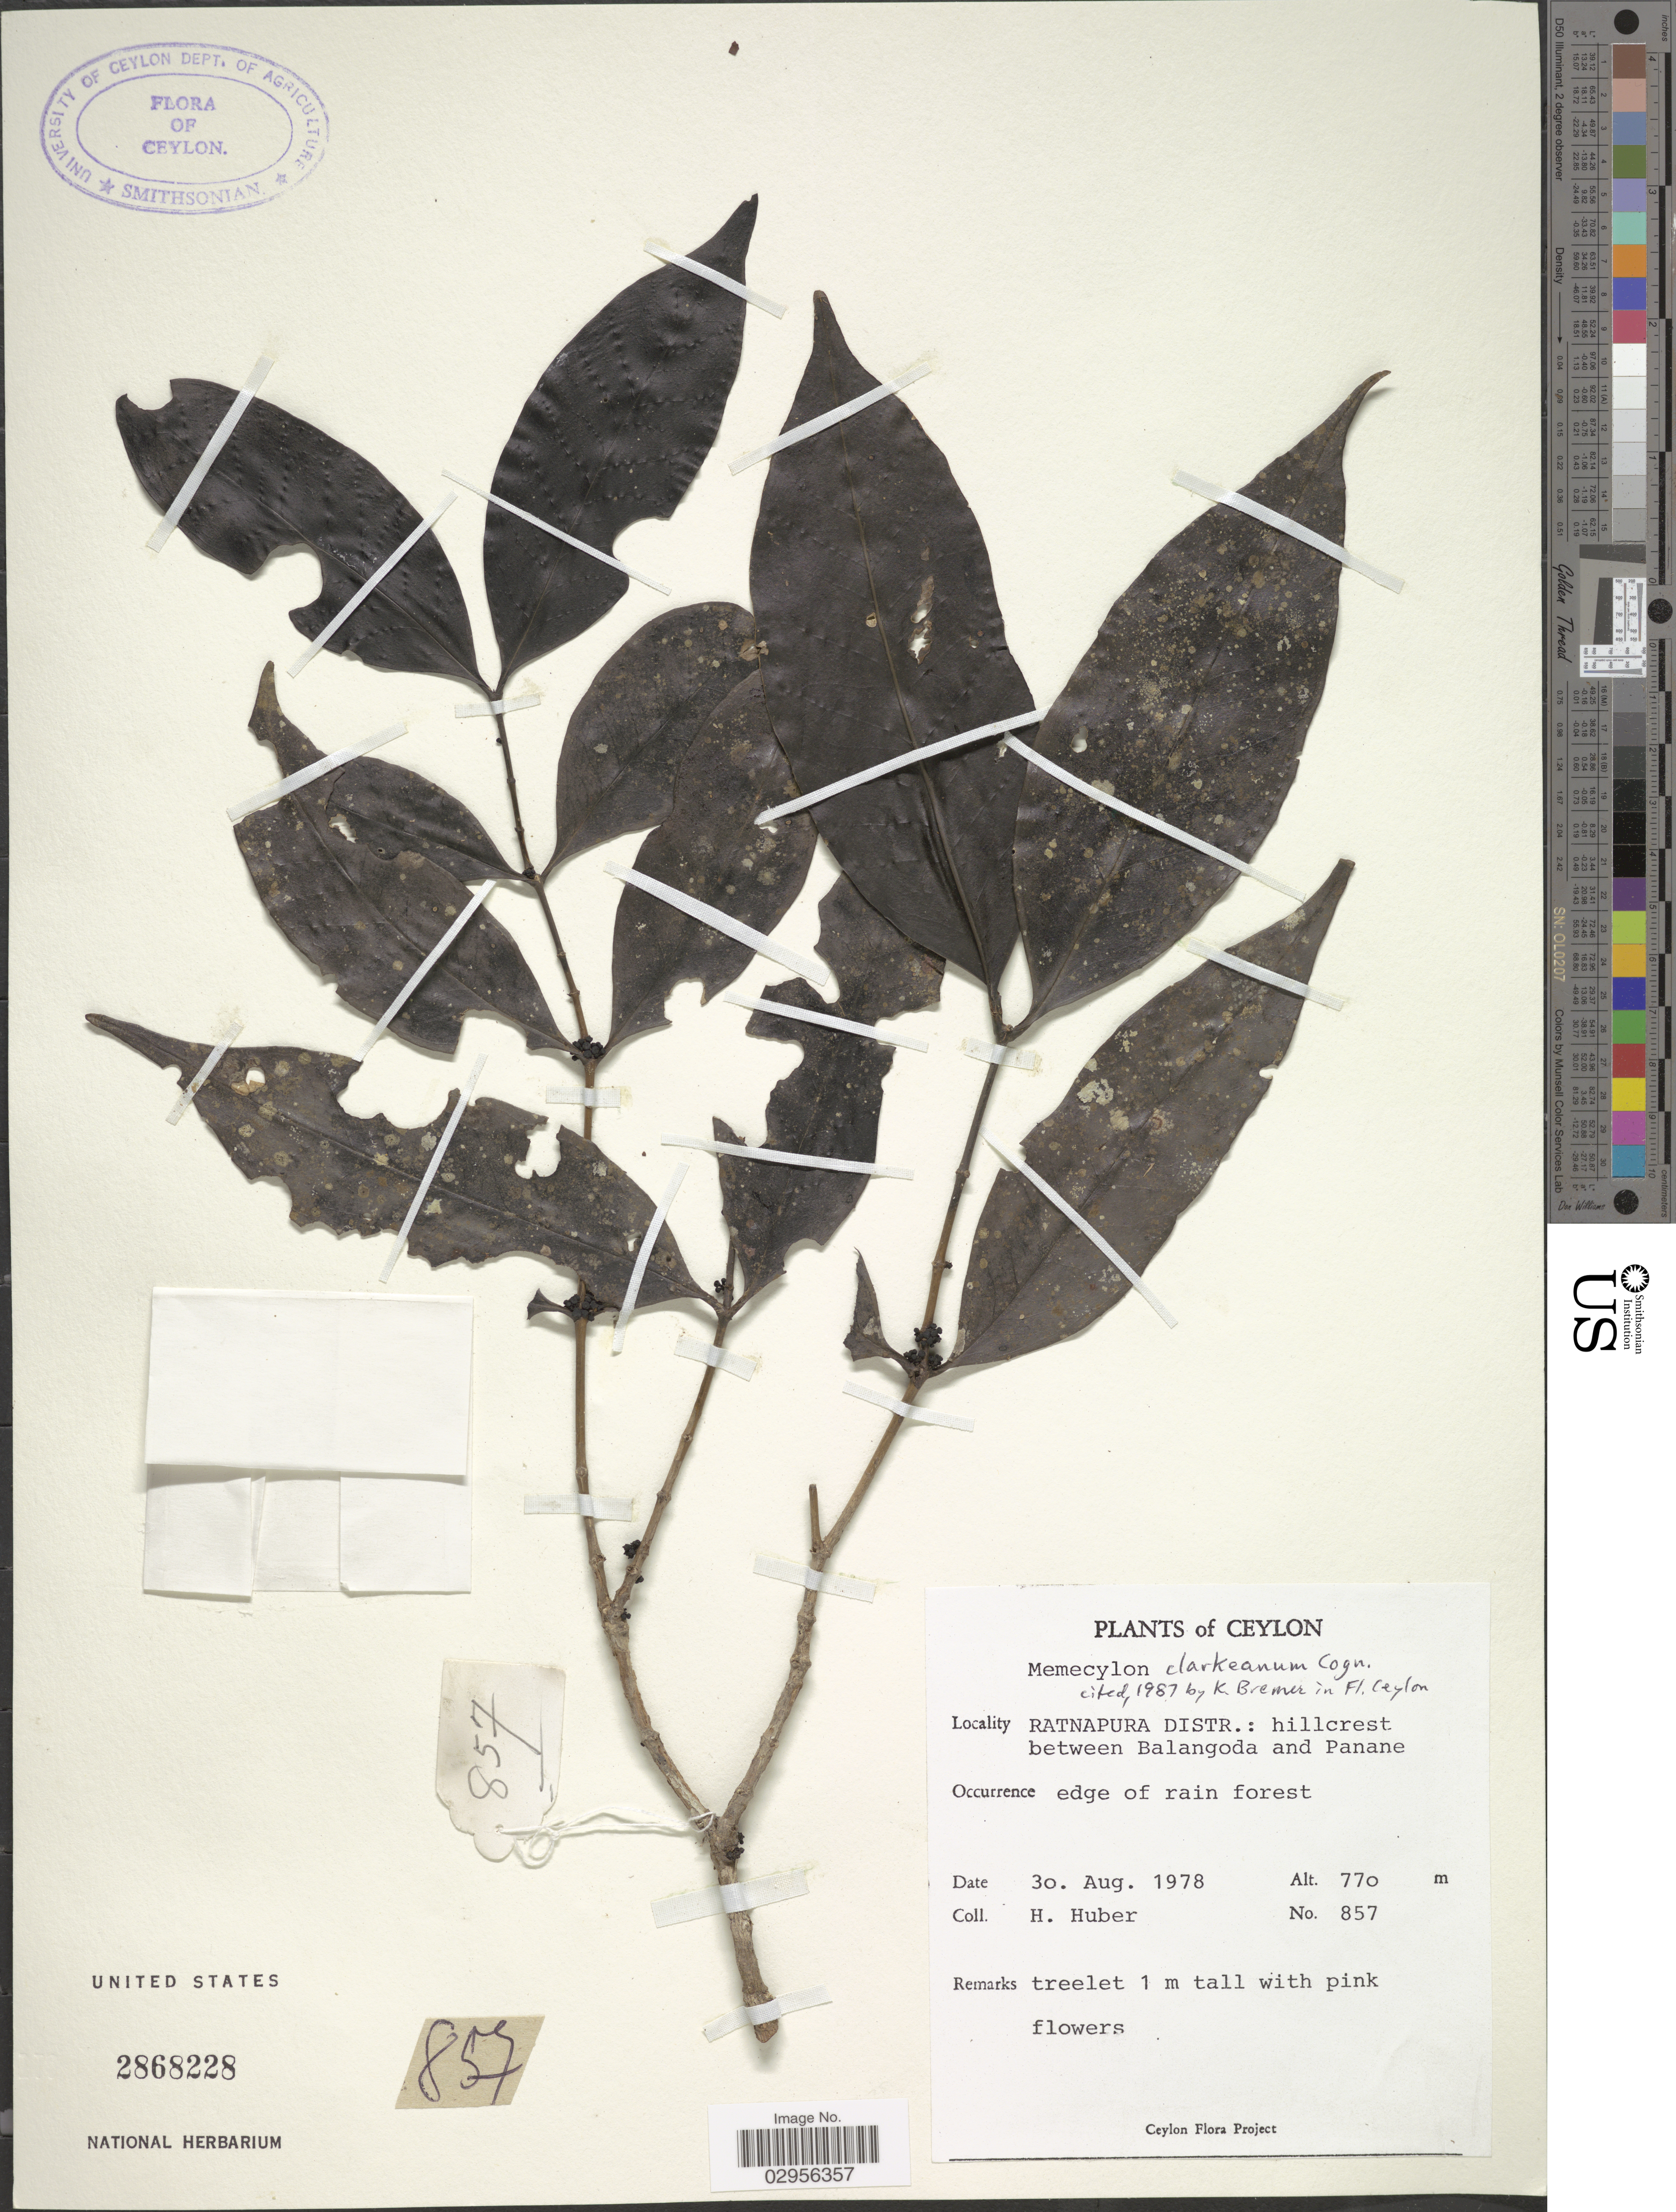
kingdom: Plantae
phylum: Tracheophyta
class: Magnoliopsida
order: Myrtales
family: Melastomataceae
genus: Memecylon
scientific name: Memecylon clarkeanum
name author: Cogn.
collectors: H. Huber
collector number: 857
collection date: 1978-08-30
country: Sri Lanka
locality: Ceylon. Ratnapura Distr.: hillcrest between Balangoda and Panane.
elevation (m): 770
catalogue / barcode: US 2868228